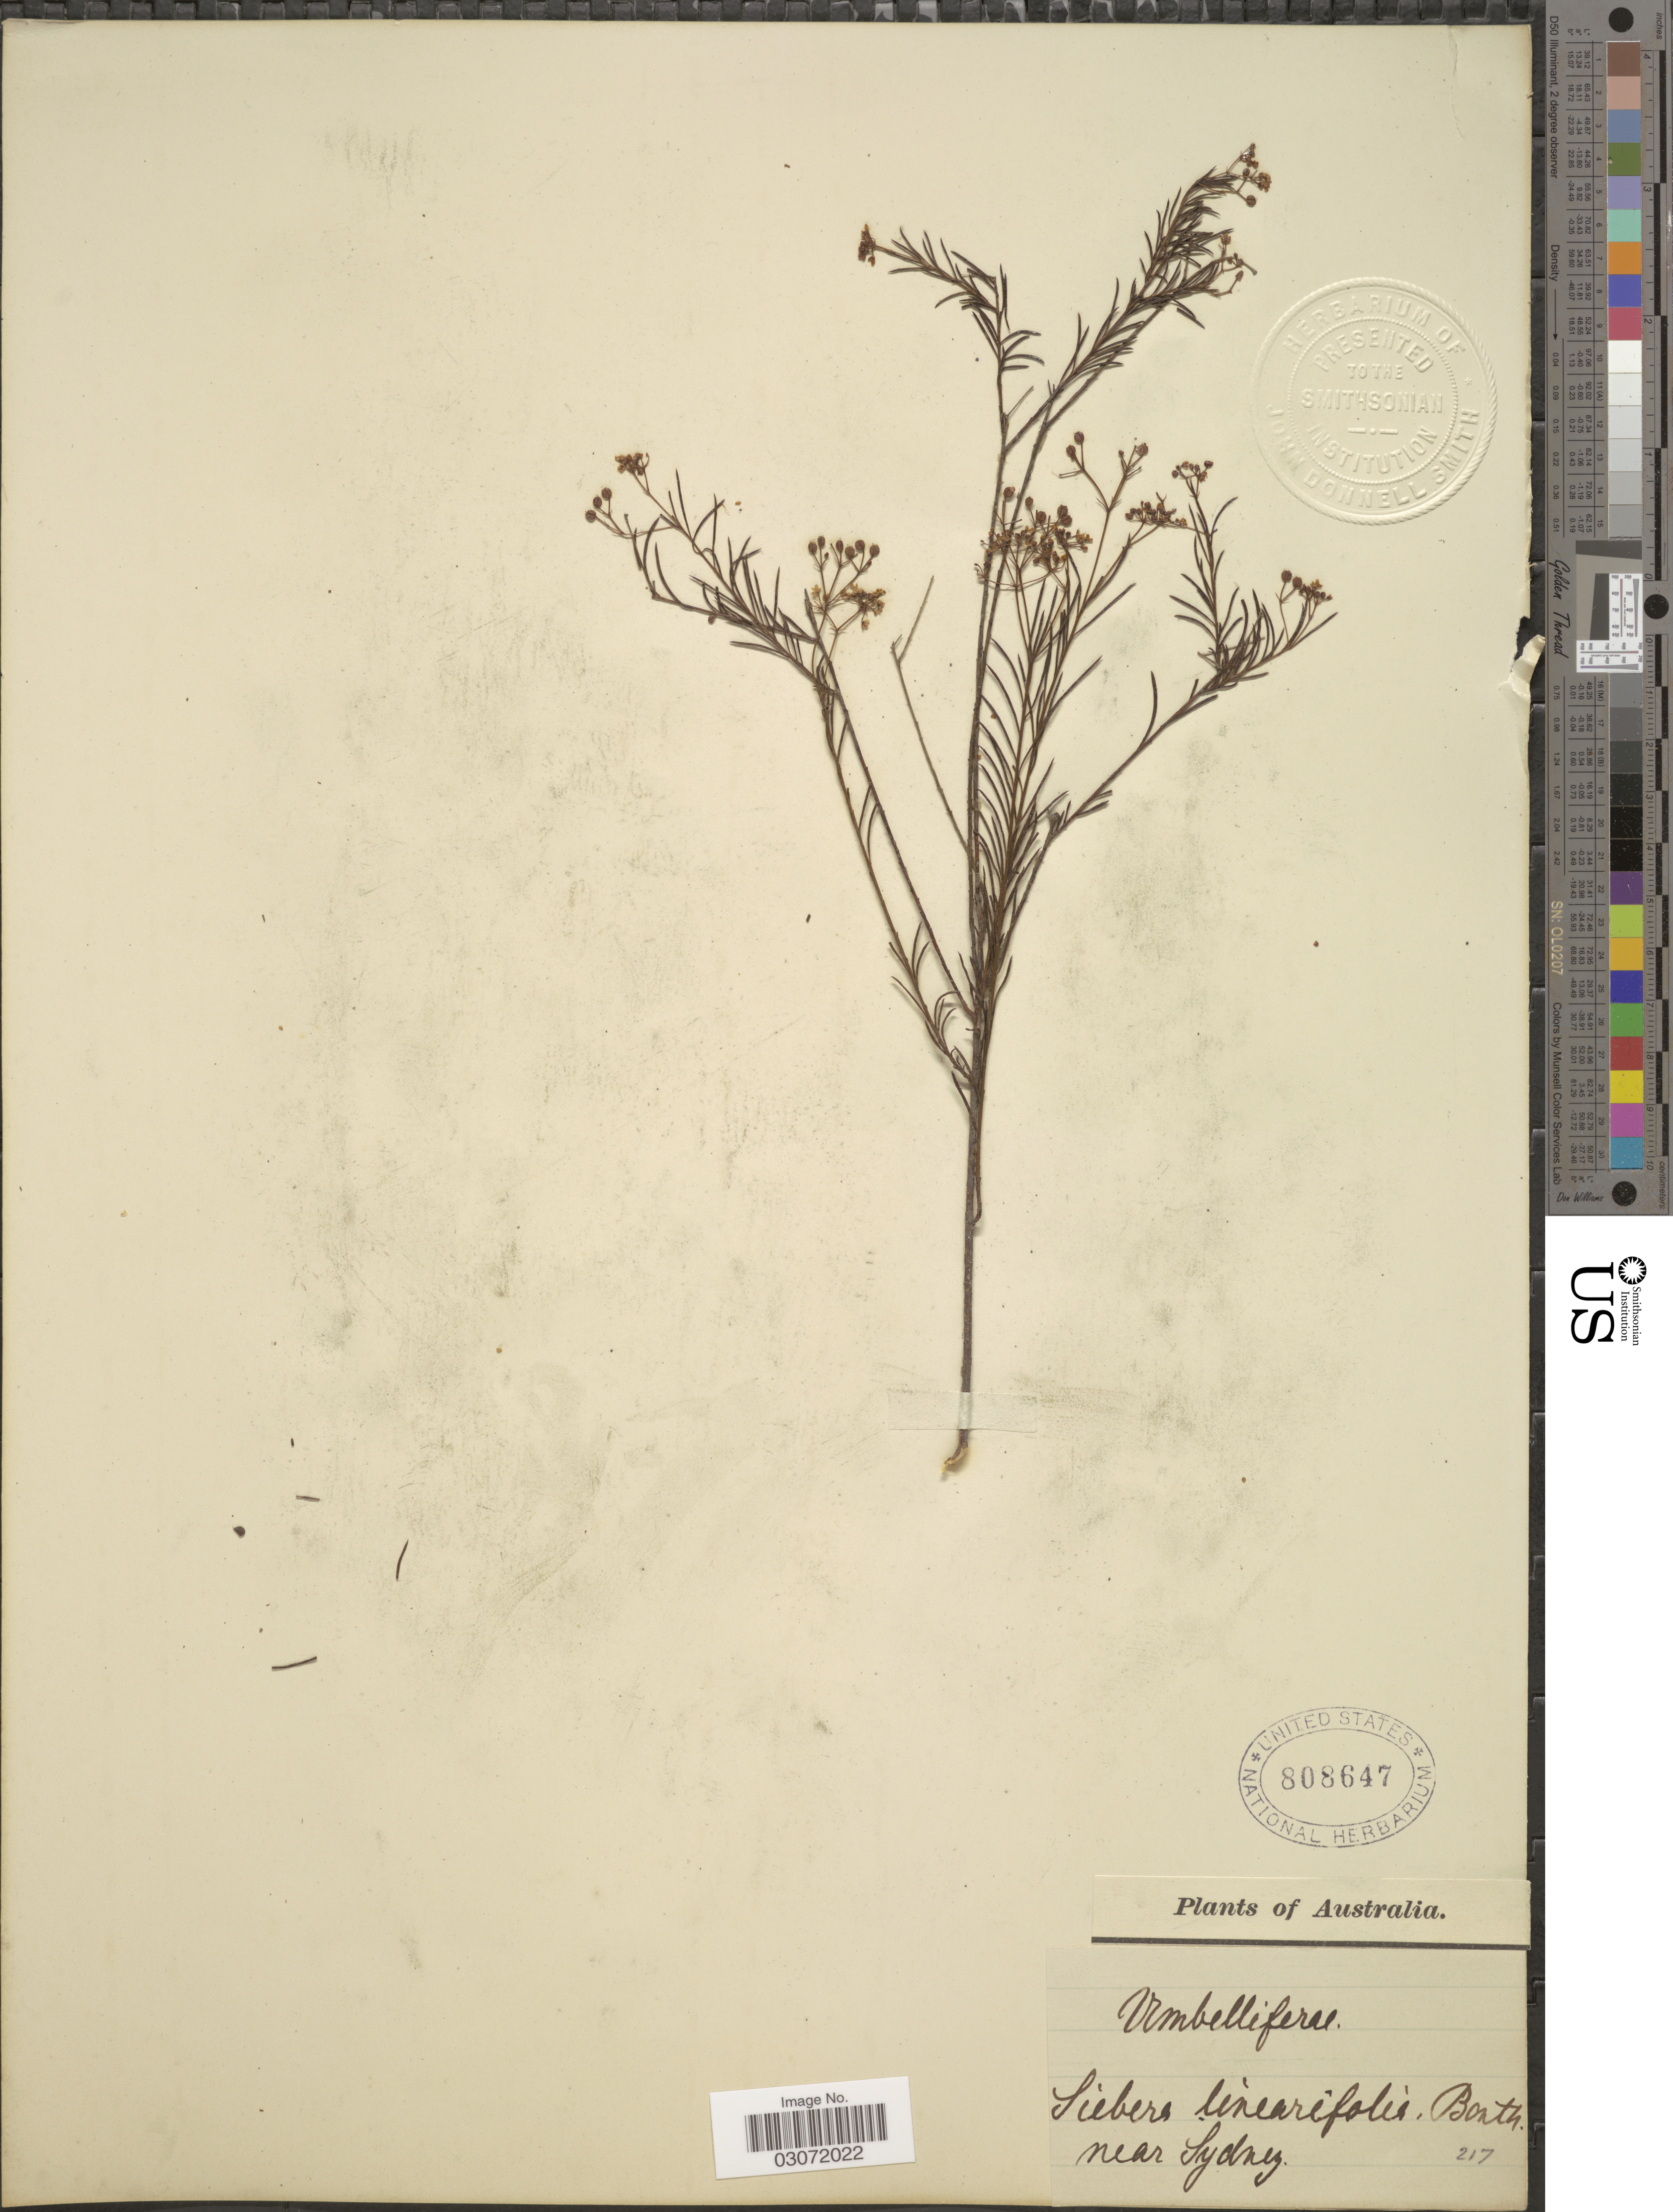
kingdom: Plantae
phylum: Tracheophyta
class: Magnoliopsida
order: Apiales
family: Apiaceae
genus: Platysace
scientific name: Platysace linearifolia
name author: (Cav.) C. Norman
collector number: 217?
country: Australia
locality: Near Sydney.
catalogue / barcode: US 808647